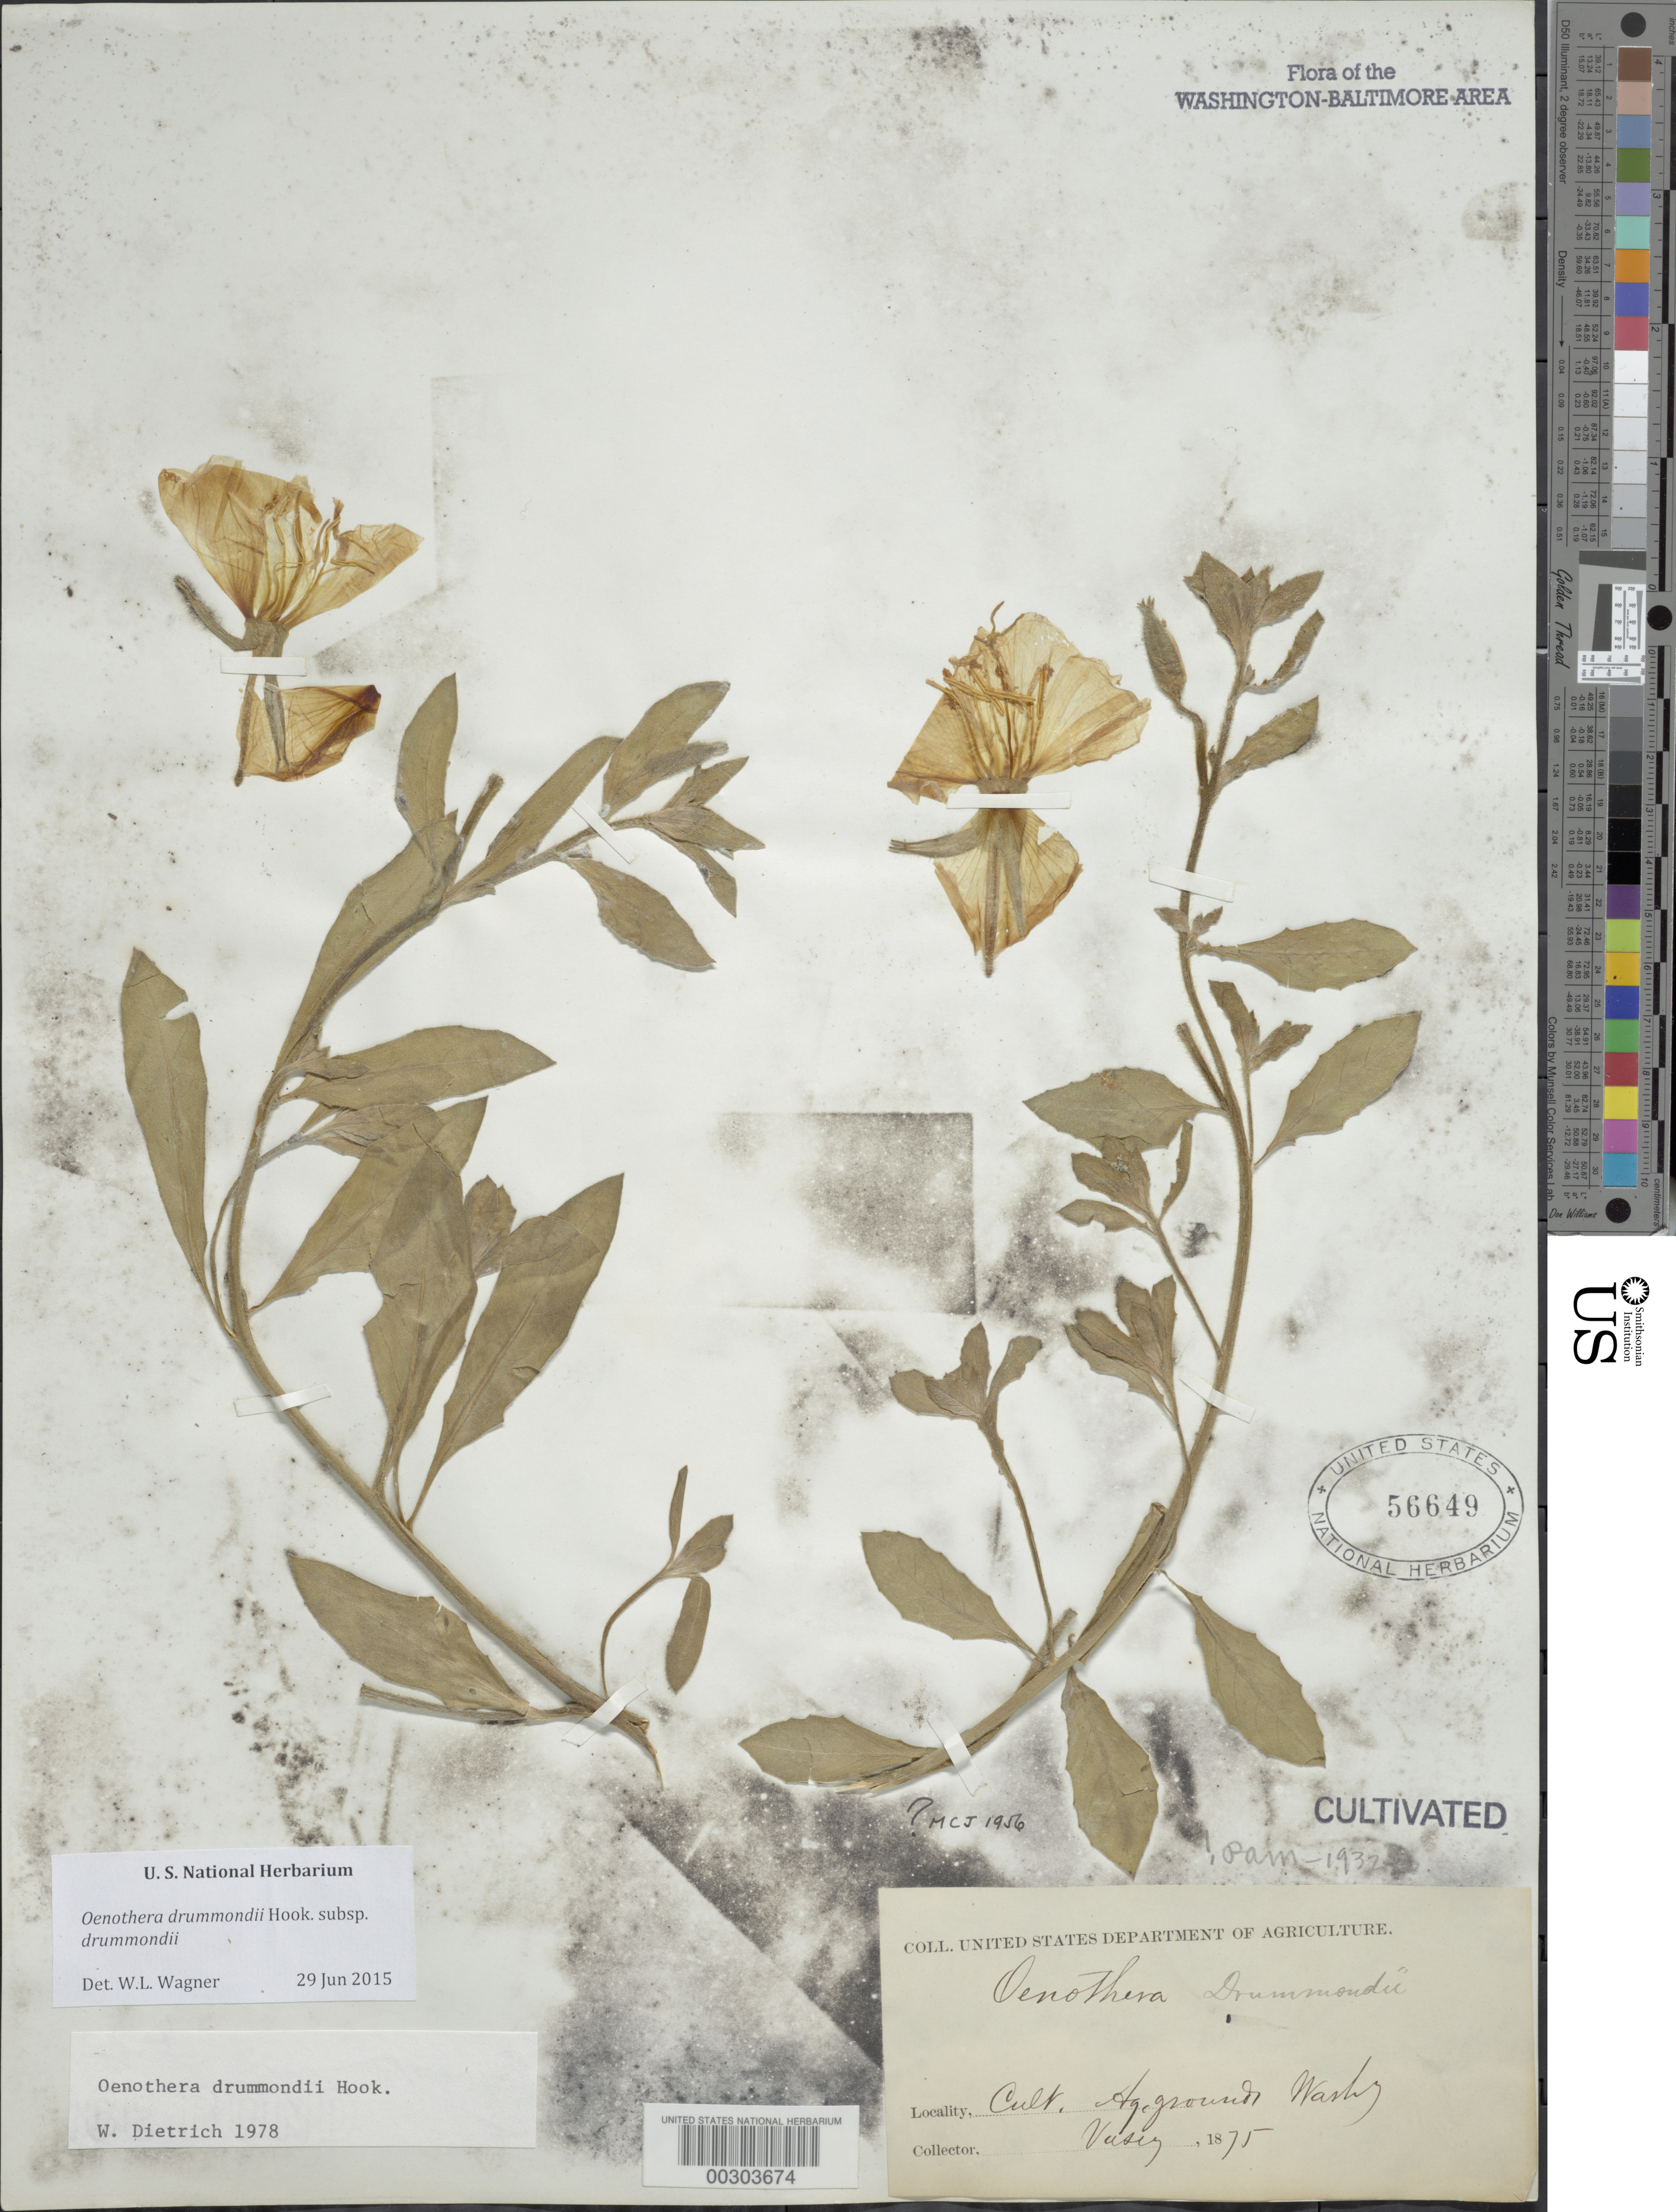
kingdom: Plantae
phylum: Tracheophyta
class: Magnoliopsida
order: Myrtales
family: Onagraceae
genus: Oenothera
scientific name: Oenothera drummondii subsp. drummondii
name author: Hook.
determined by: Wagner, W. L., (BOT), Smithsonian Institution - National Museum of Natural History (UNITED STATES)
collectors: G. R. Vasey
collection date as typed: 1875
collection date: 1875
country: United States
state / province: District of Columbia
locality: Department of Agriculture grounds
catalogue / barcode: US 56649